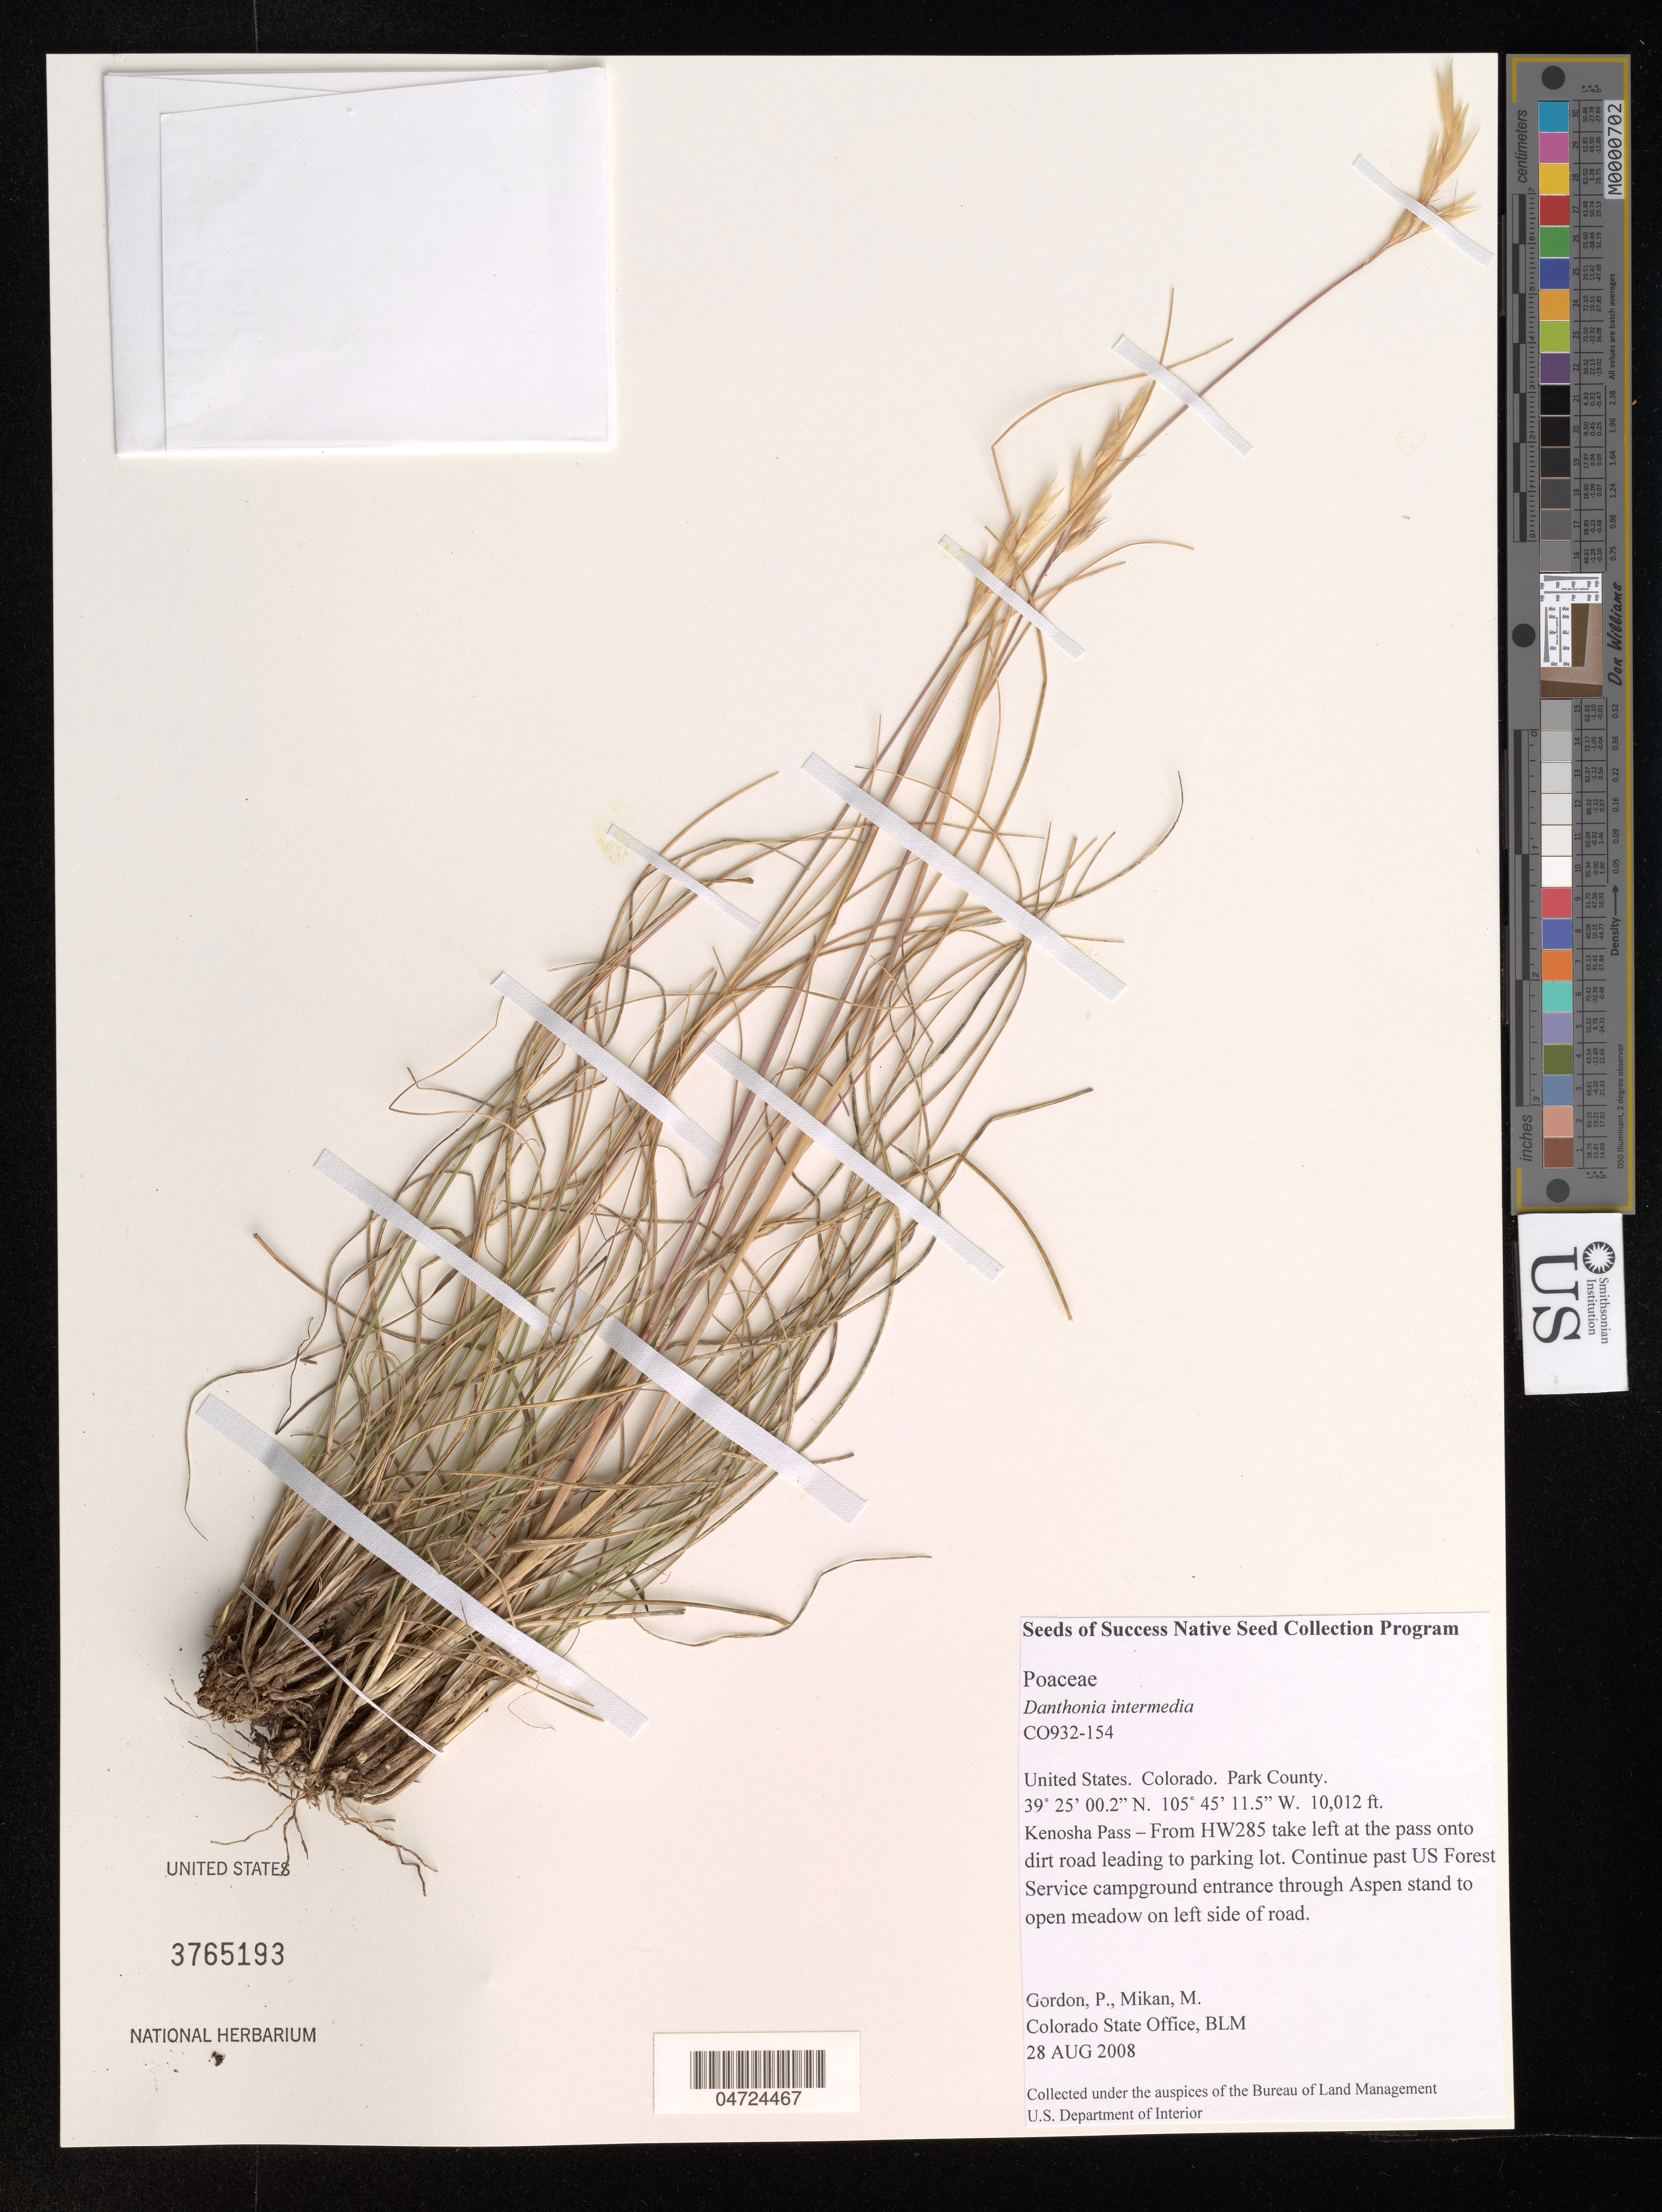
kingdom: Plantae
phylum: Tracheophyta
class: Liliopsida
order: Poales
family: Poaceae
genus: Danthonia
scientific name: Danthonia intermedia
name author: Vasey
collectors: P. Gordon & M. Mikan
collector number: CO932-154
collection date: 2008-08-28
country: United States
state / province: Colorado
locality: Park County. Kenosha Pass - From HW285 take left at the pass onto dirt road leading to parking lot. Continue past US Forest Service campground entrance through Aspen stand to open meadow on left side of road.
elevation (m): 3052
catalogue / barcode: US 3765193